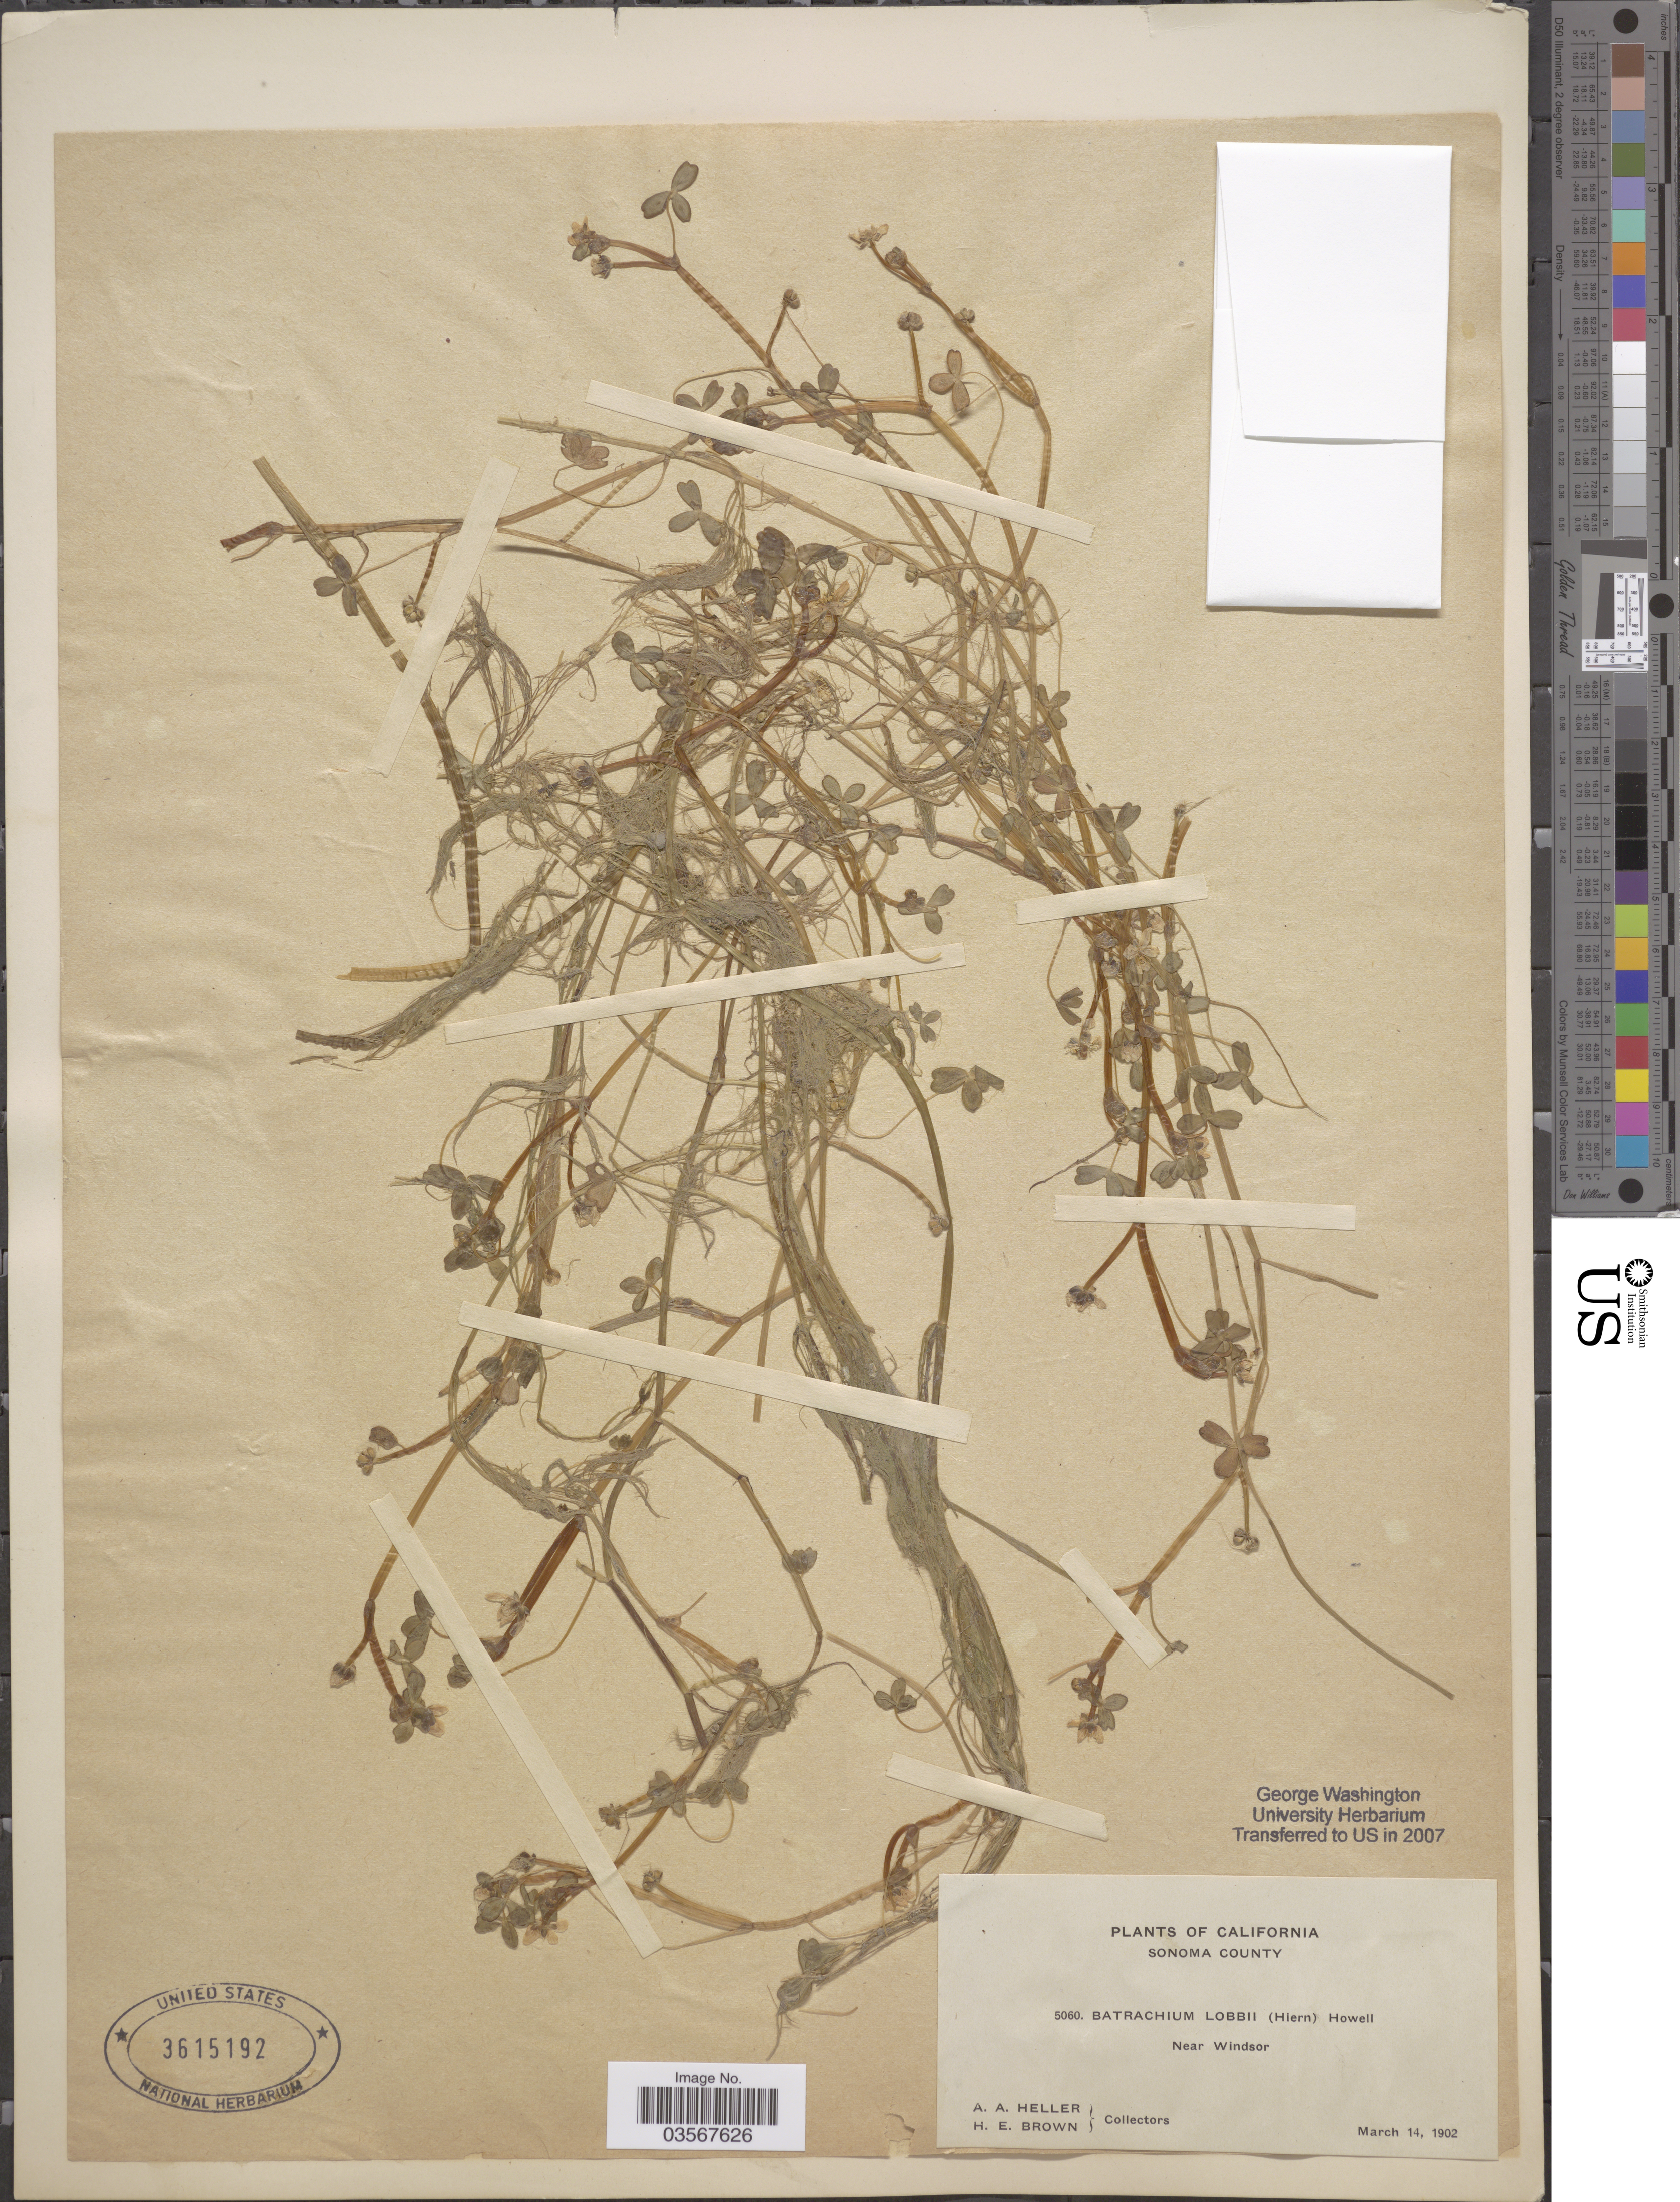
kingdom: Plantae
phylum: Tracheophyta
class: Magnoliopsida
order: Ranunculales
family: Ranunculaceae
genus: Ranunculus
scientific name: Ranunculus lobbii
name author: (Hiern) A. Gray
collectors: A. A. Heller & H. E. Brown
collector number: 5060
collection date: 1902-03-14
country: United States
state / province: California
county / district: Sonoma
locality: Sonoma County. Near Windsor.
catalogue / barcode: US 3615192